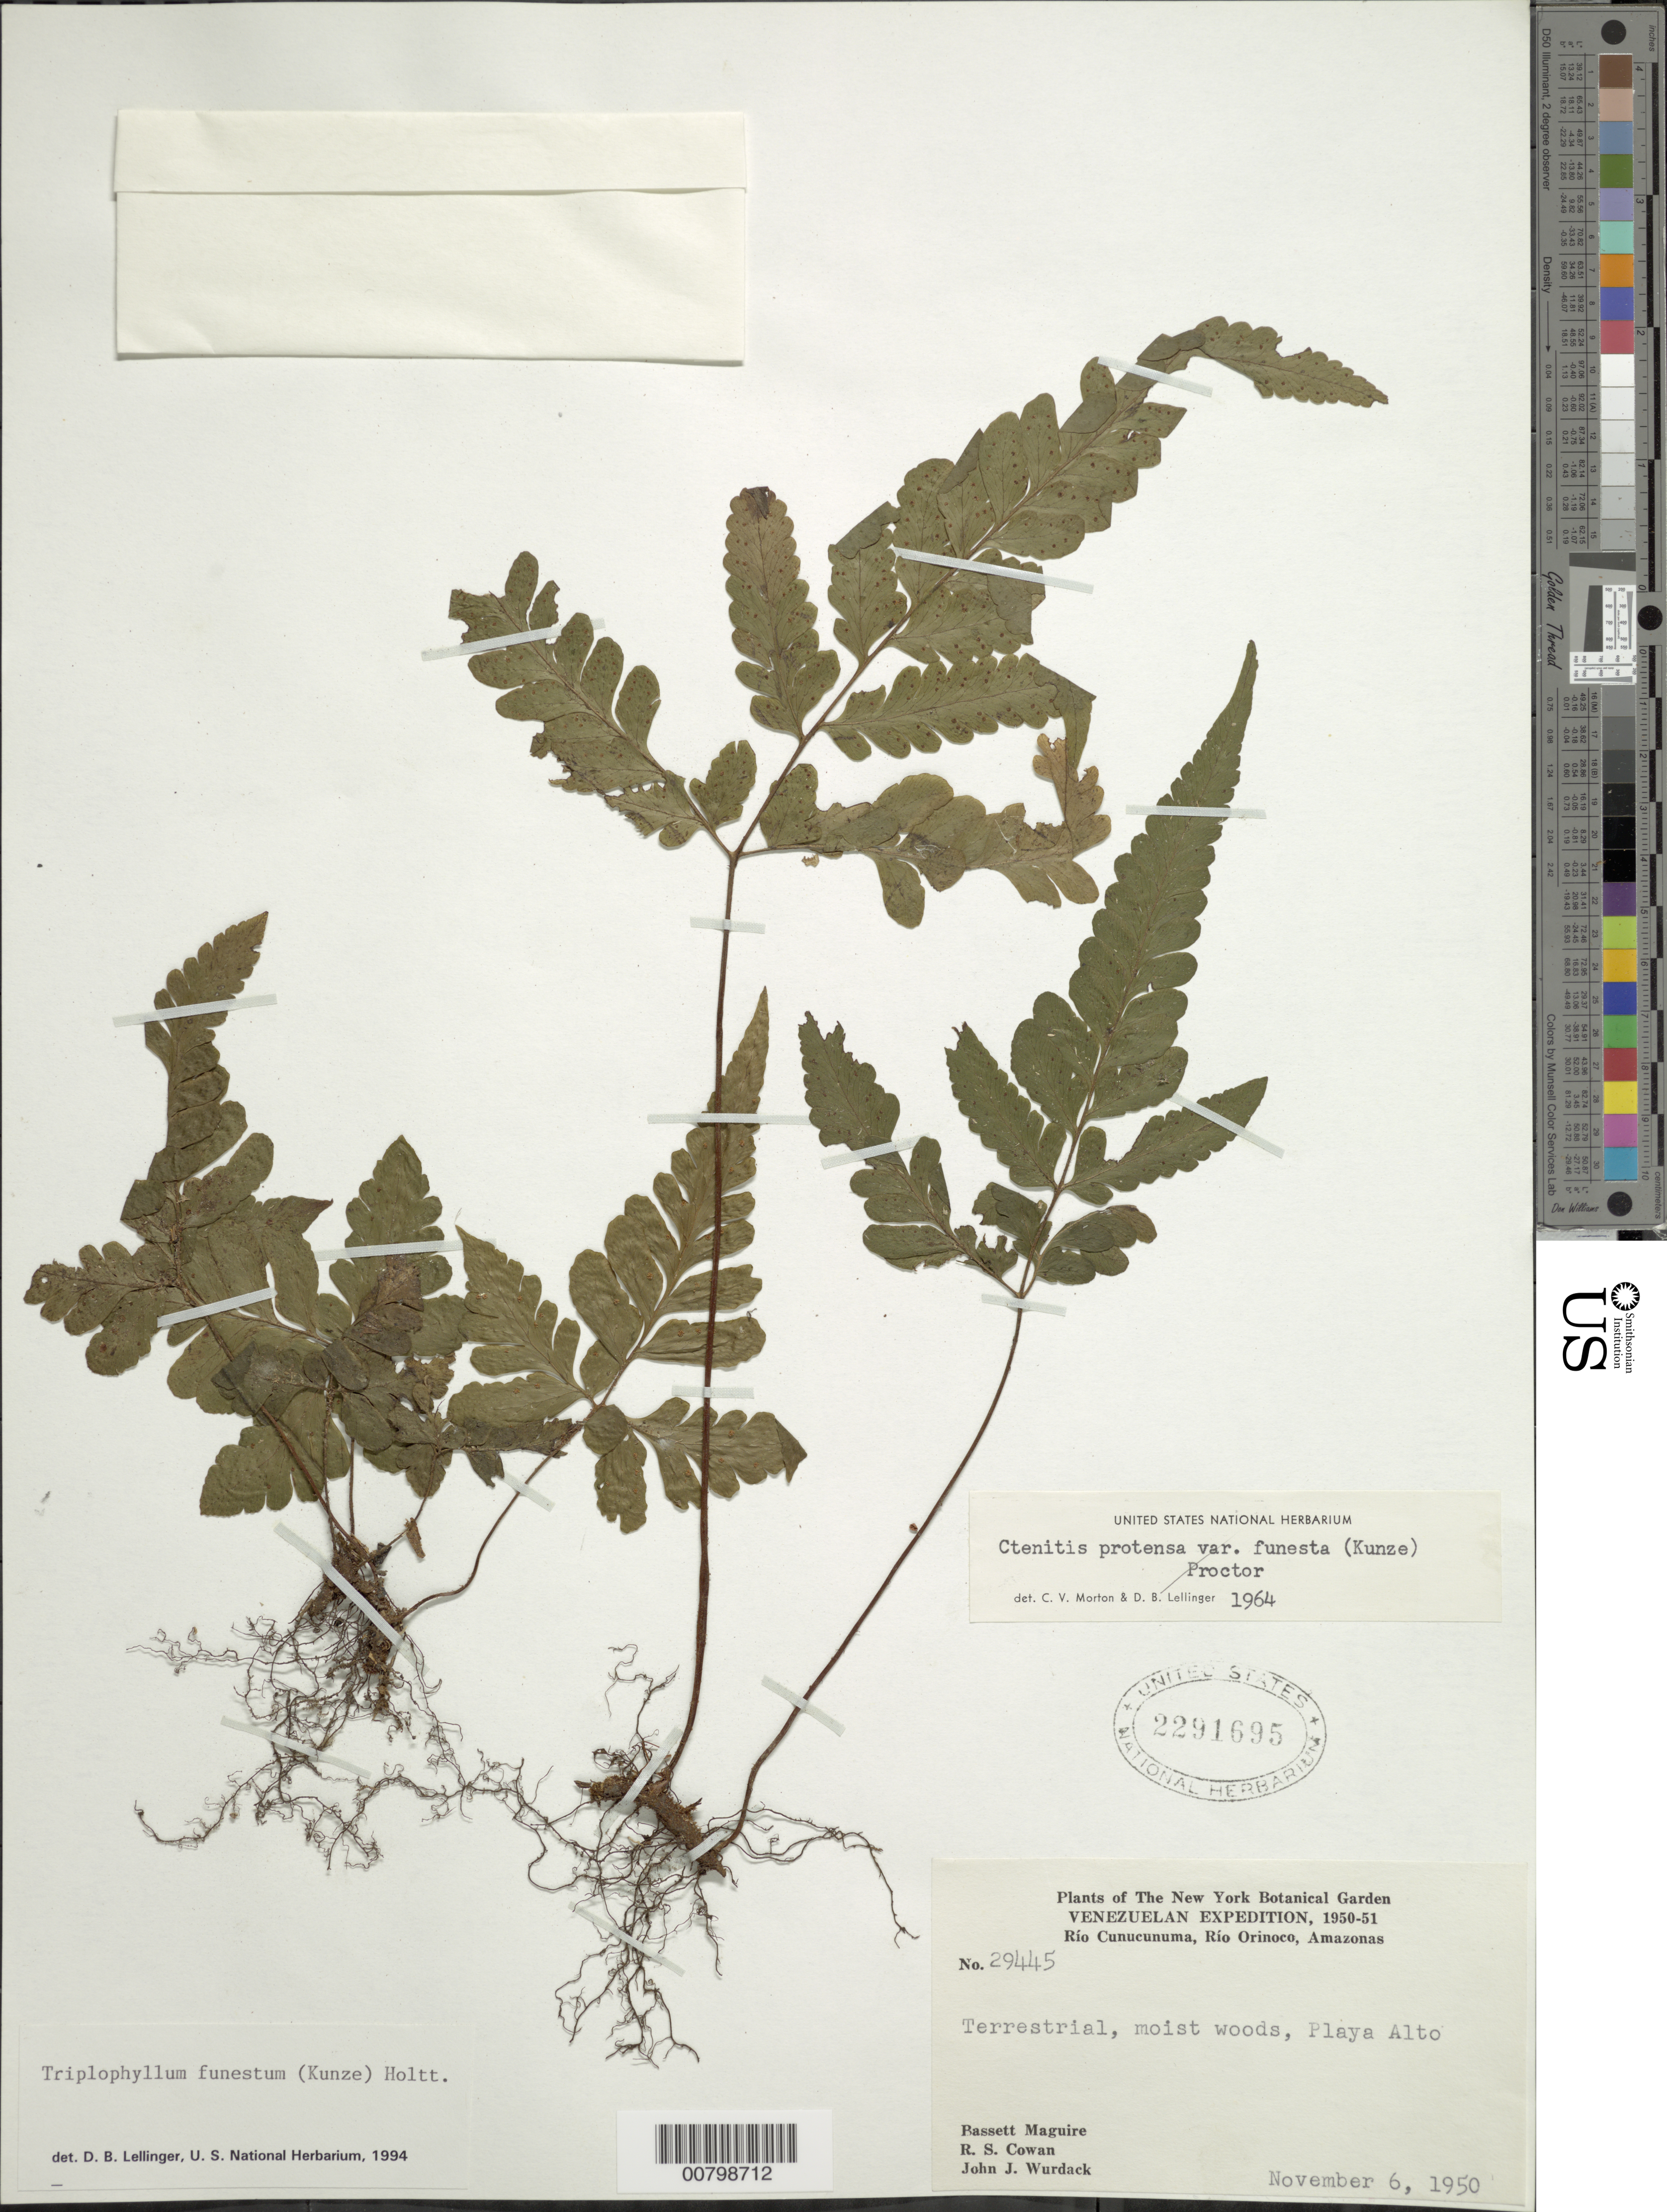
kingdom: Plantae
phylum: Tracheophyta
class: Polypodiopsida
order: Polypodiales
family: Tectariaceae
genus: Triplophyllum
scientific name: Triplophyllum funestum var. funestum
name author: (Kunze) Holttum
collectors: B. Maguire, R. S. Cowan & J. J. Wurdack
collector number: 29445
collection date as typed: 6-Nov-50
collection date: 1950-11-06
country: Venezuela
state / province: Amazonas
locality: Cerro Duida, Río Cunucunuma, Playa Alta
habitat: Moist woods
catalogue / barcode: US 2291695